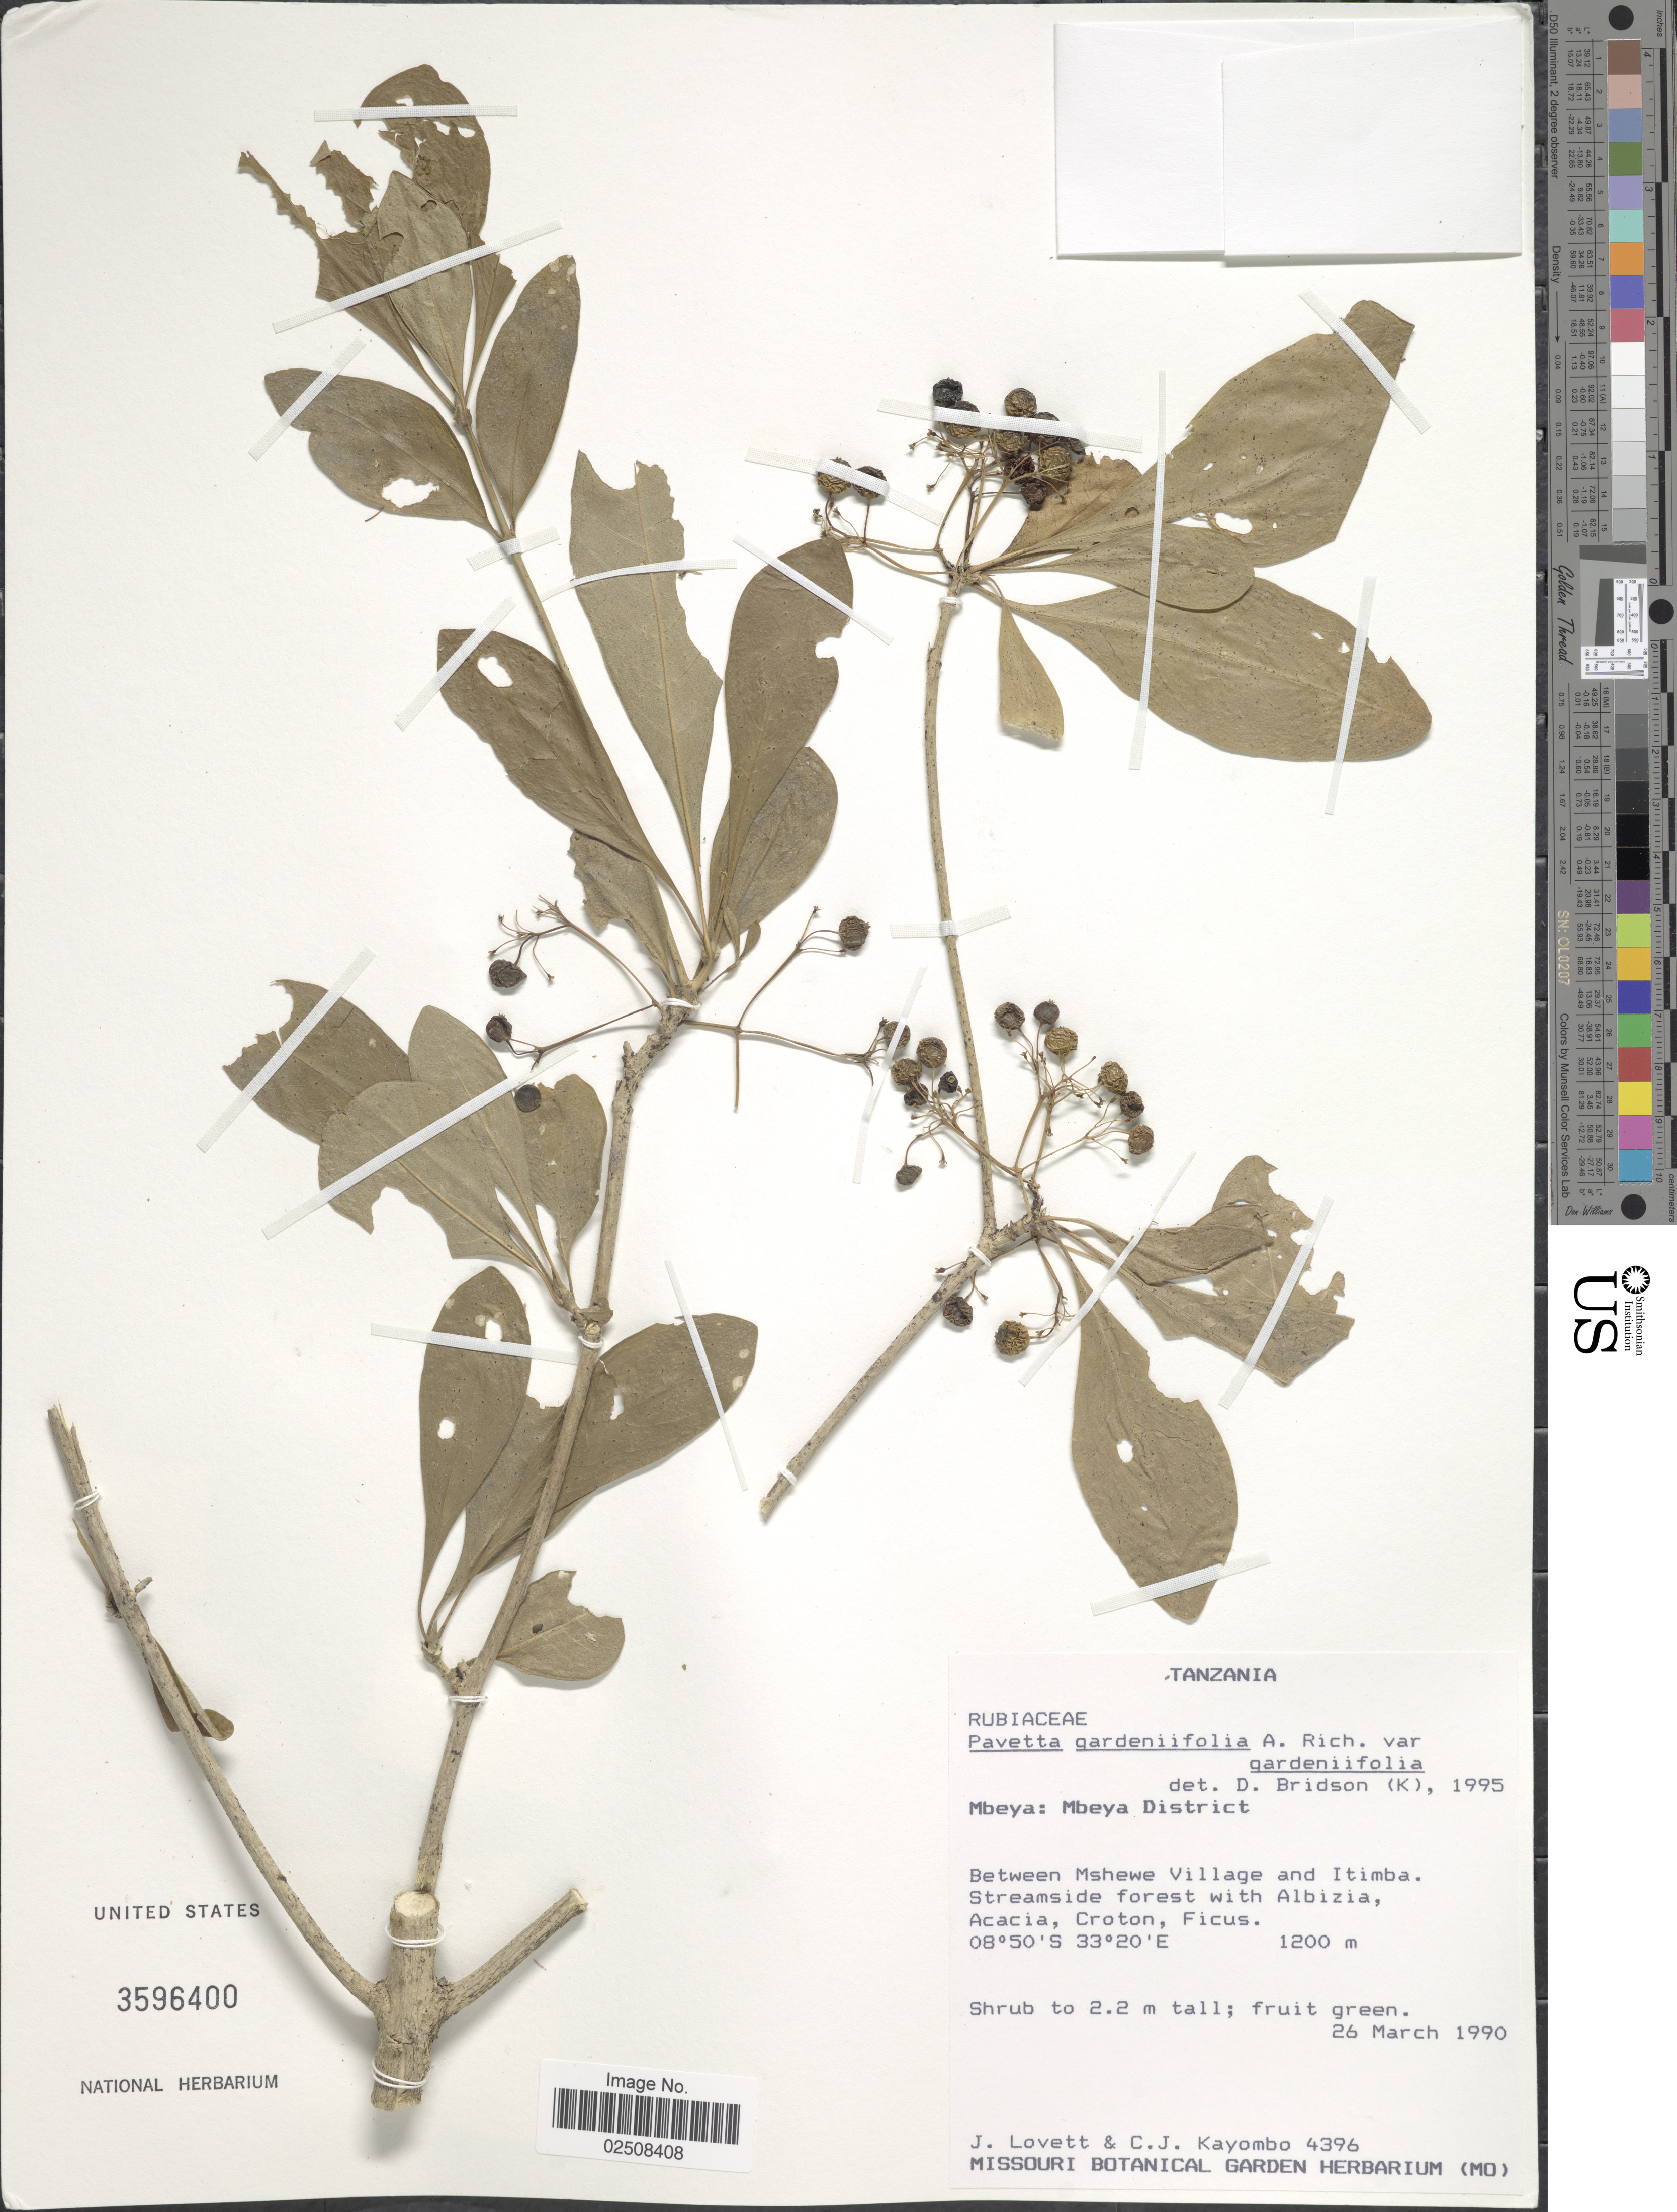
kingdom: Plantae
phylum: Tracheophyta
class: Magnoliopsida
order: Gentianales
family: Rubiaceae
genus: Pavetta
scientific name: Pavetta gardeniifolia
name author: Hochst. ex A. Rich.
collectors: J. Lovett & C. Kayombo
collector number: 4396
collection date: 1990-03-26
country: Tanzania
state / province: Mbeya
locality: Mbeya: Mbeya District. Between Mshewe Village and Itimba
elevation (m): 1200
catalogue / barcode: US 3596400